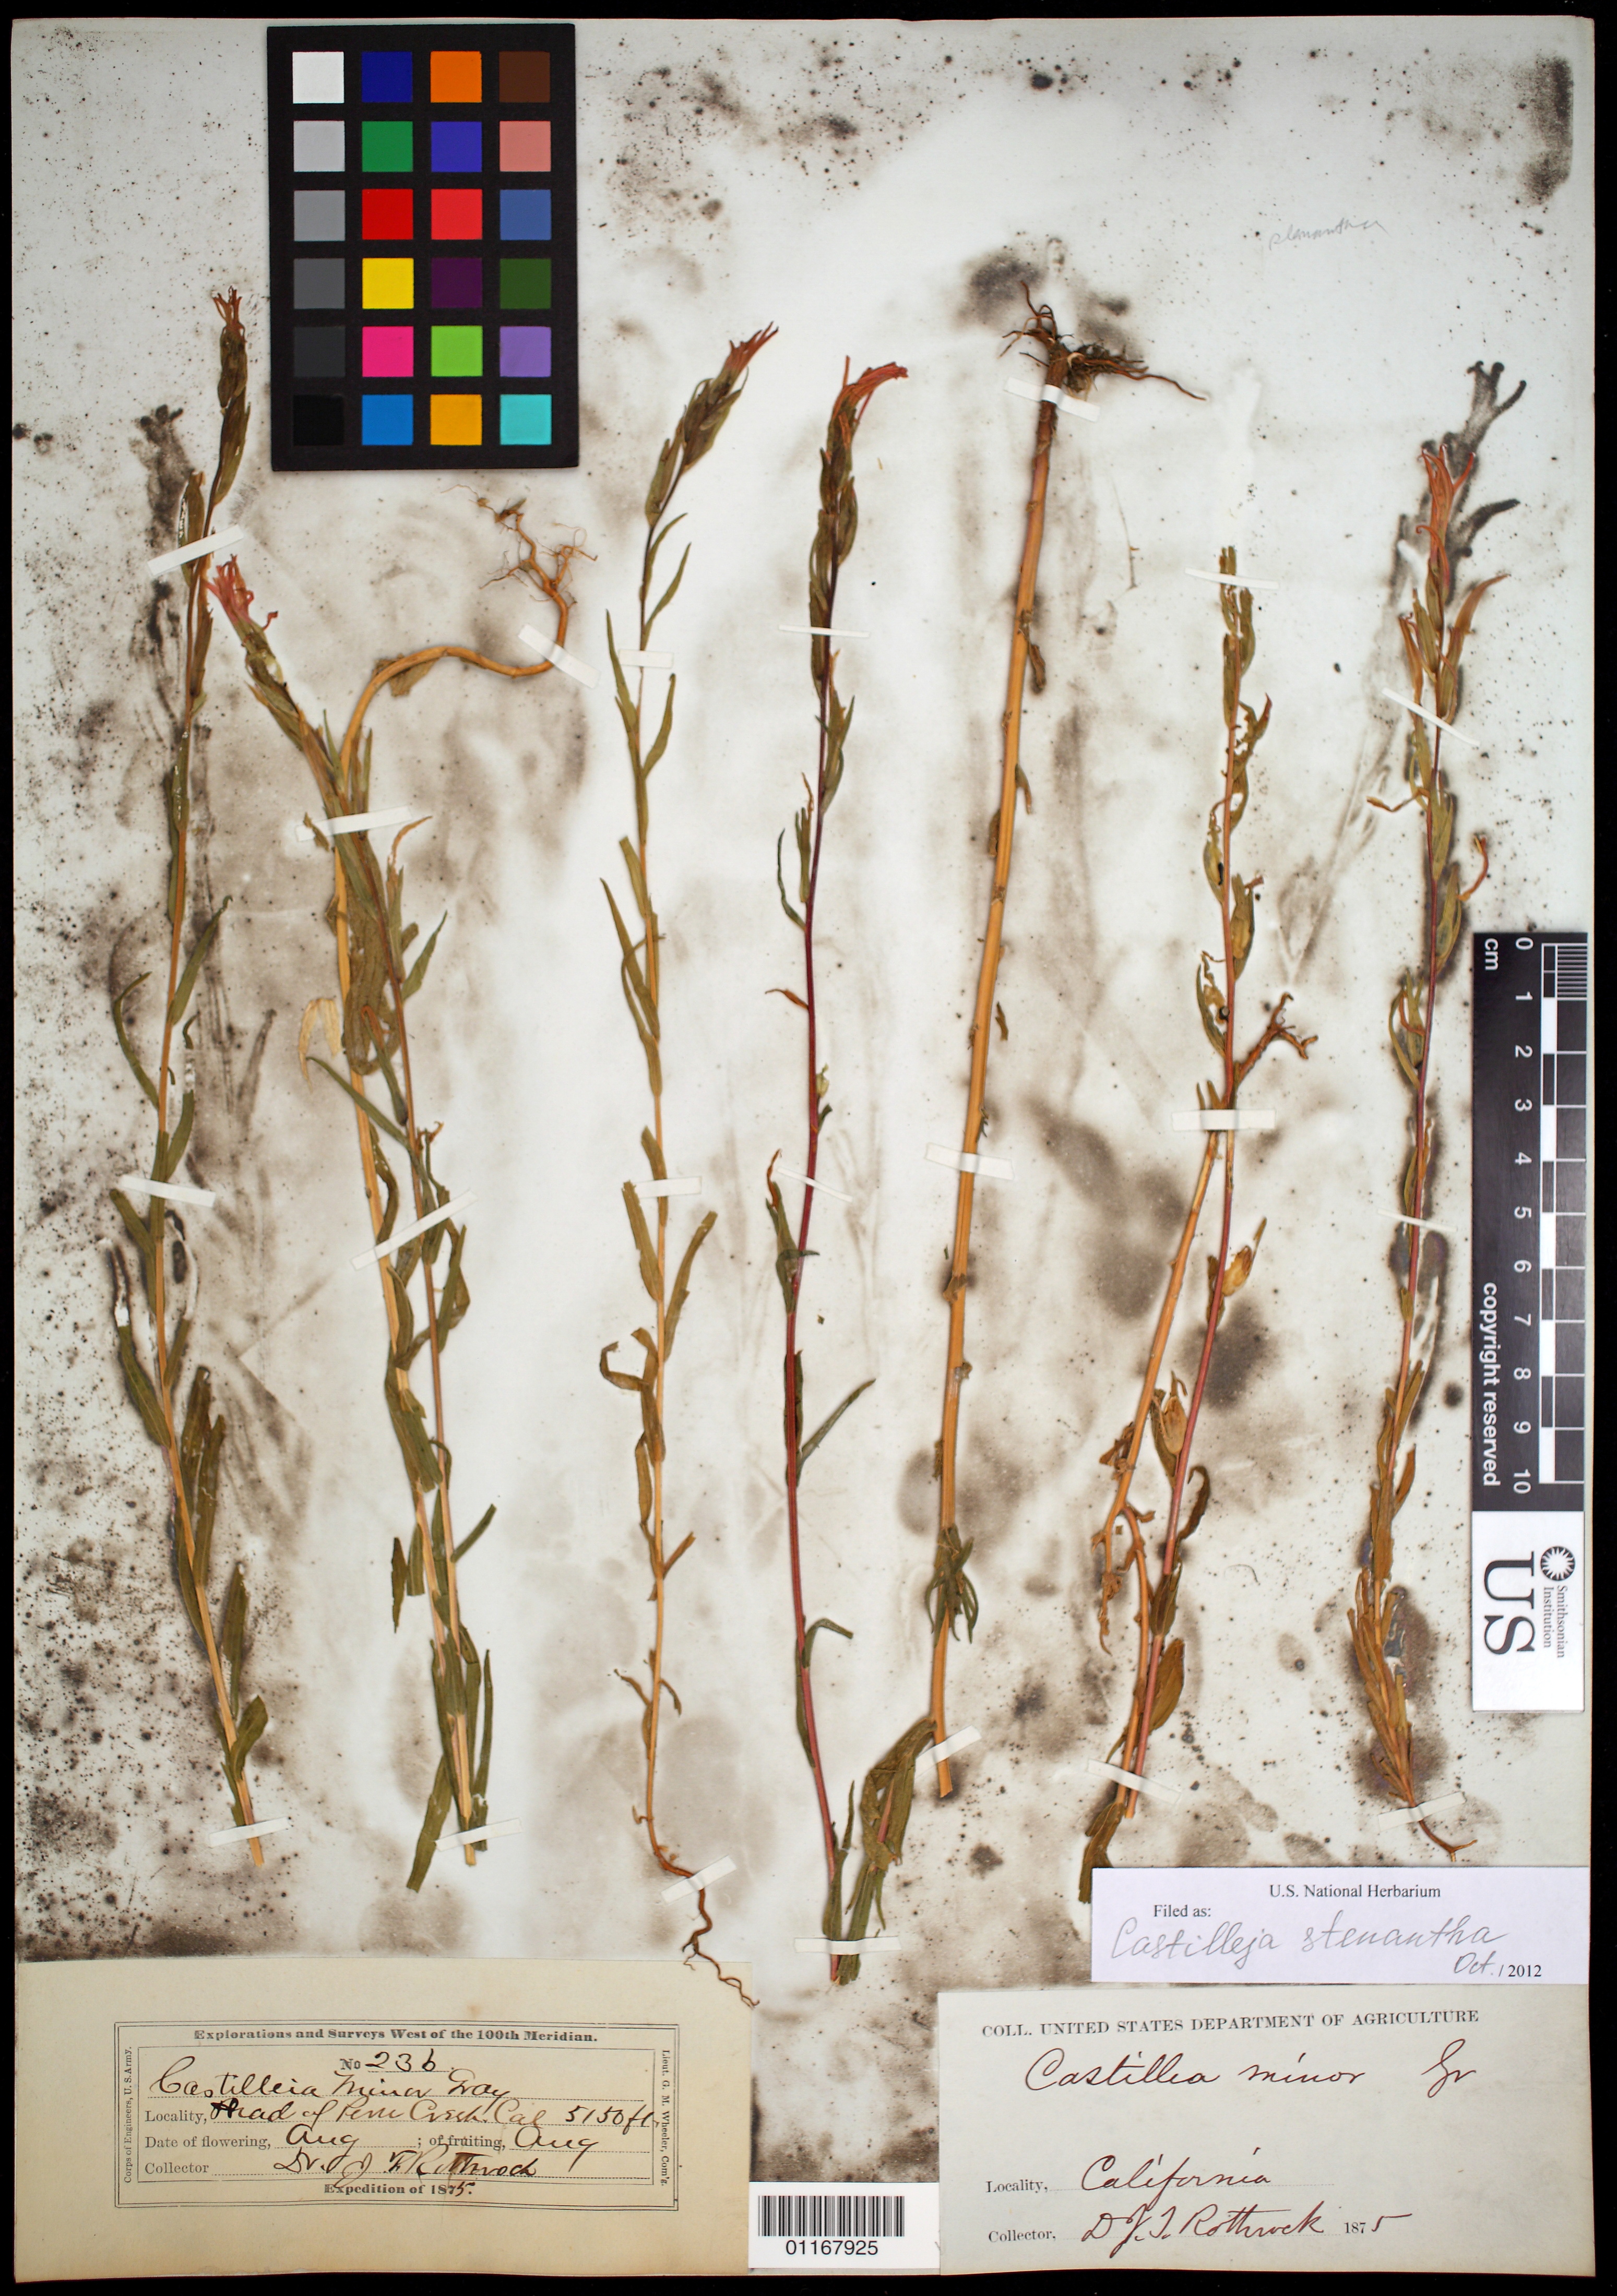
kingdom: Plantae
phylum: Tracheophyta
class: Magnoliopsida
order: Lamiales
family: Orobanchaceae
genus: Castilleja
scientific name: Castilleja stenantha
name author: A. Gray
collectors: J. T. Rothrock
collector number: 236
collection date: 1875-08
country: United States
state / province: California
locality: Head of Peru Creek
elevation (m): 1570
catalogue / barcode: US 100002